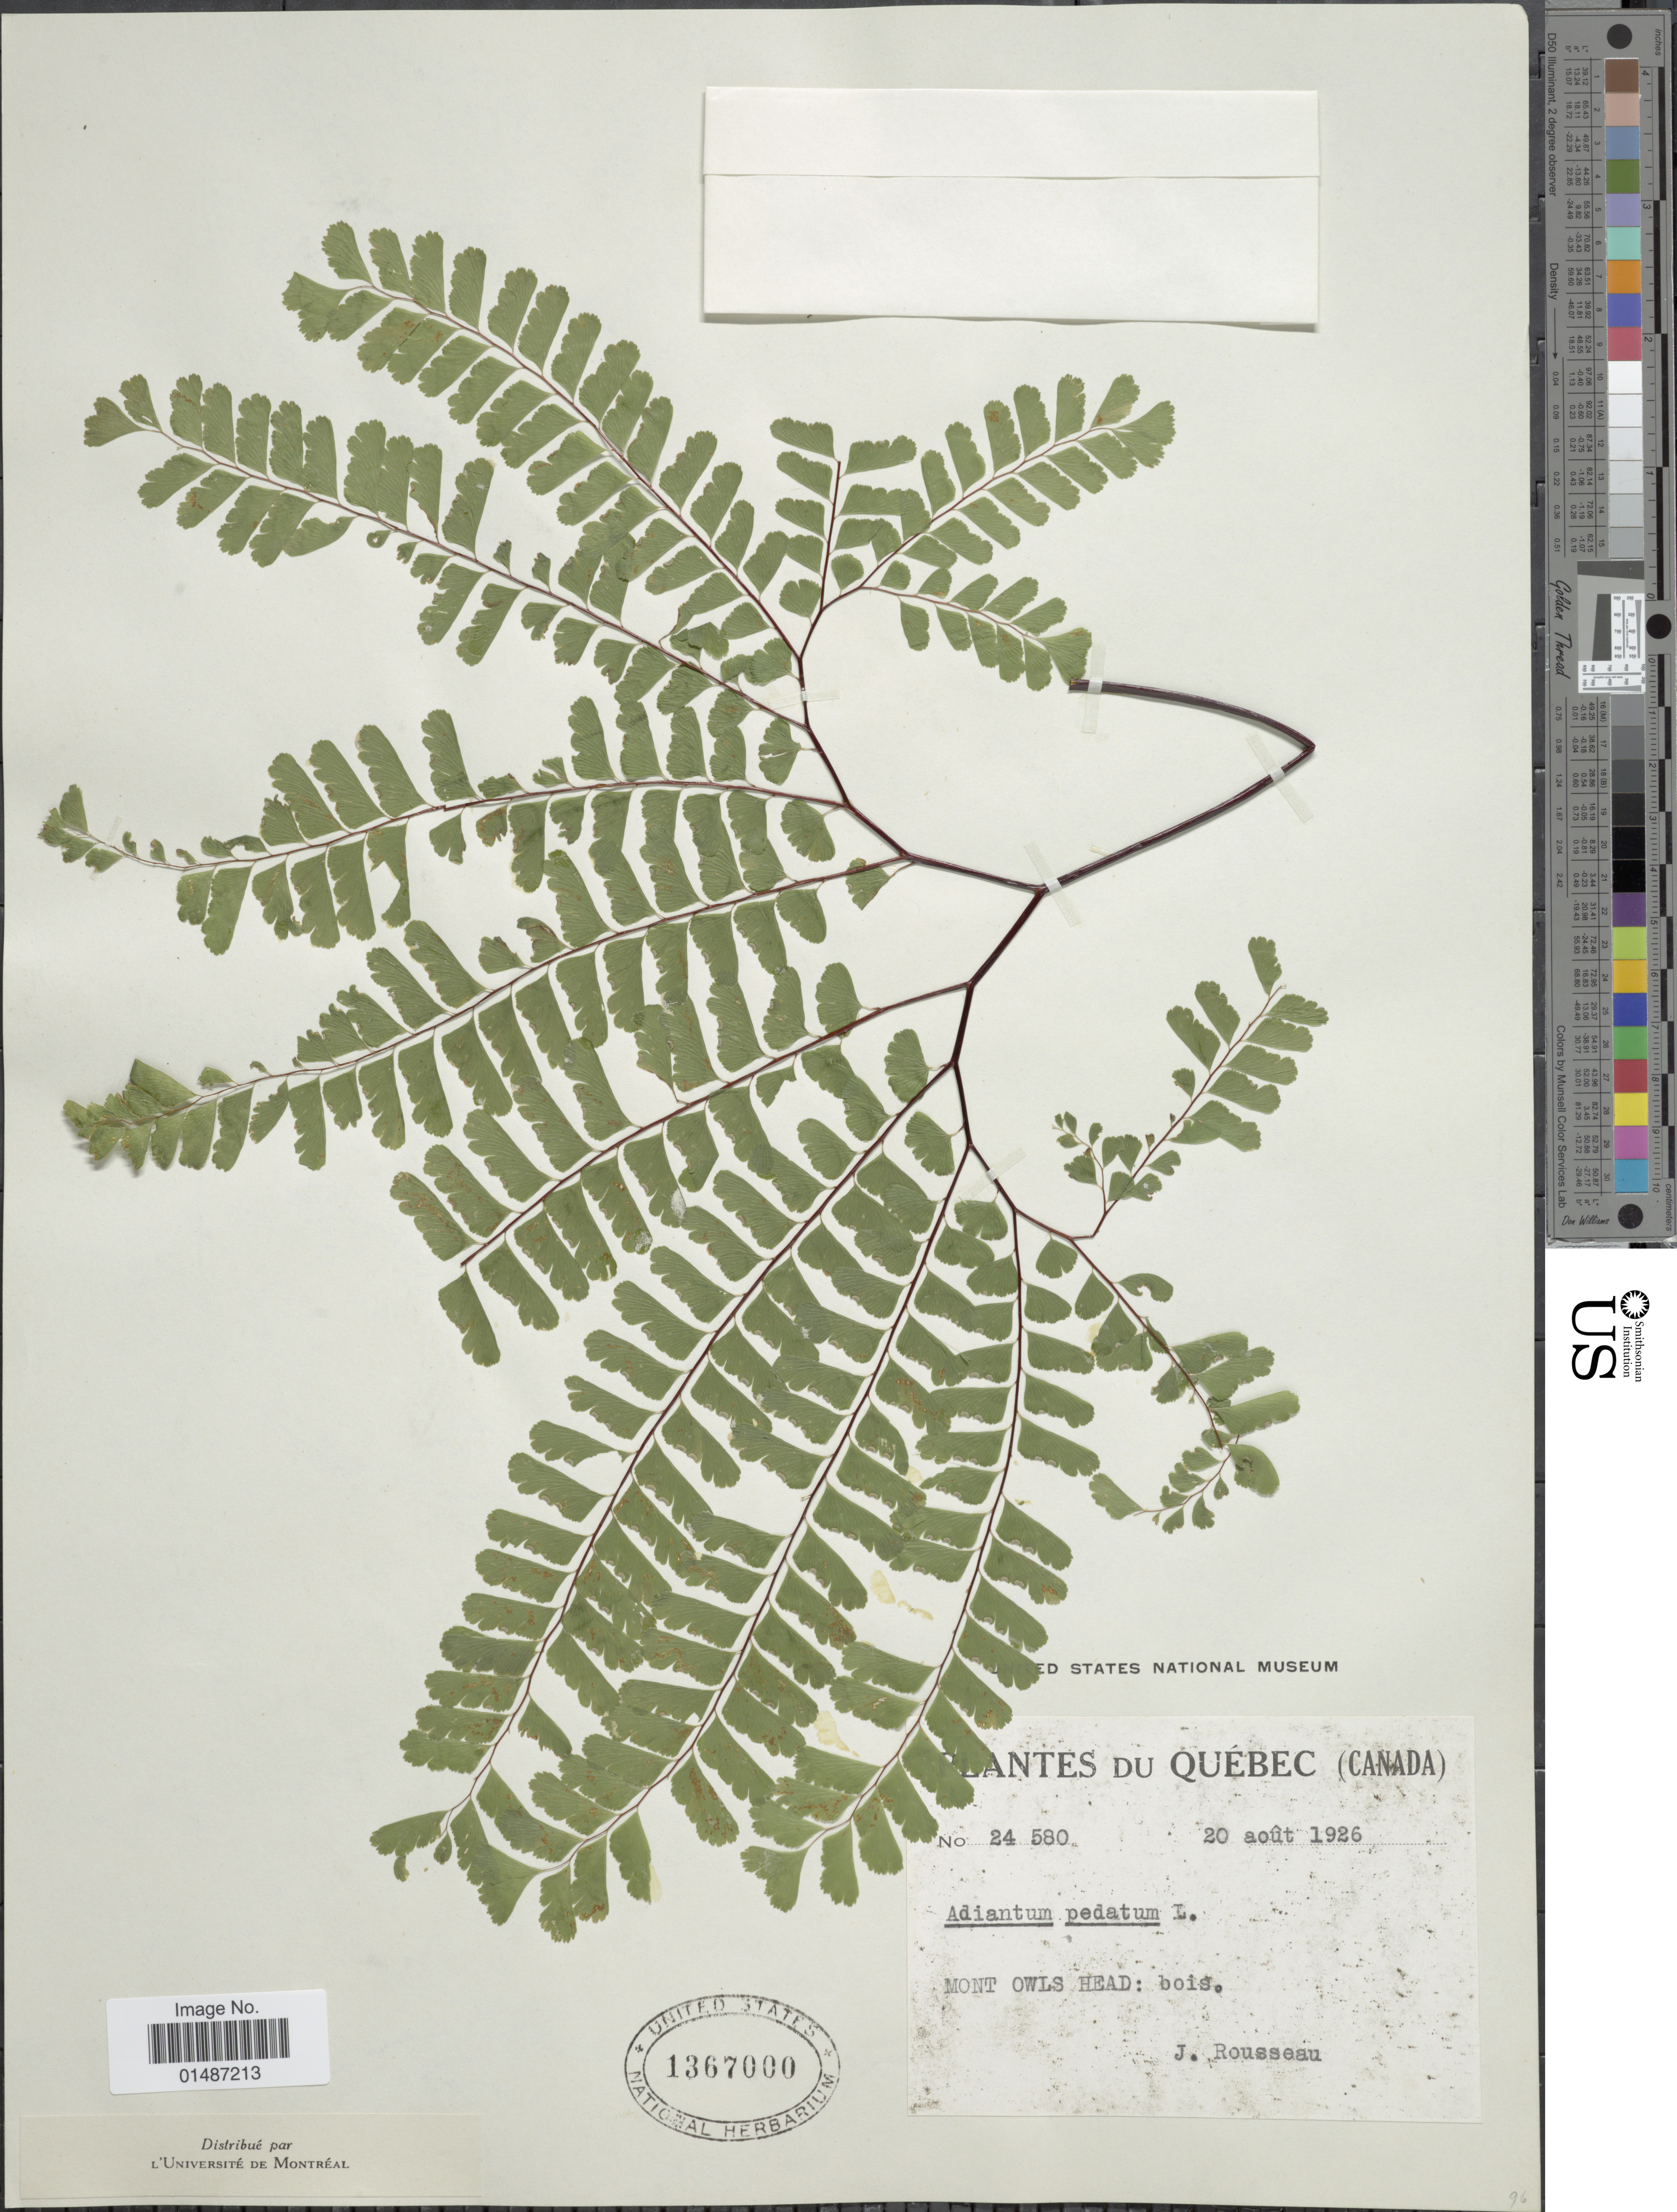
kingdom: Plantae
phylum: Tracheophyta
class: Polypodiopsida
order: Polypodiales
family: Pteridaceae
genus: Adiantum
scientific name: Adiantum pedatum var. pedatum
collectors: J. Rousseau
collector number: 24580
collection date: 1926-08-20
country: Canada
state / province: Quebec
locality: Mont Owls Head: bois.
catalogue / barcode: US 1367000